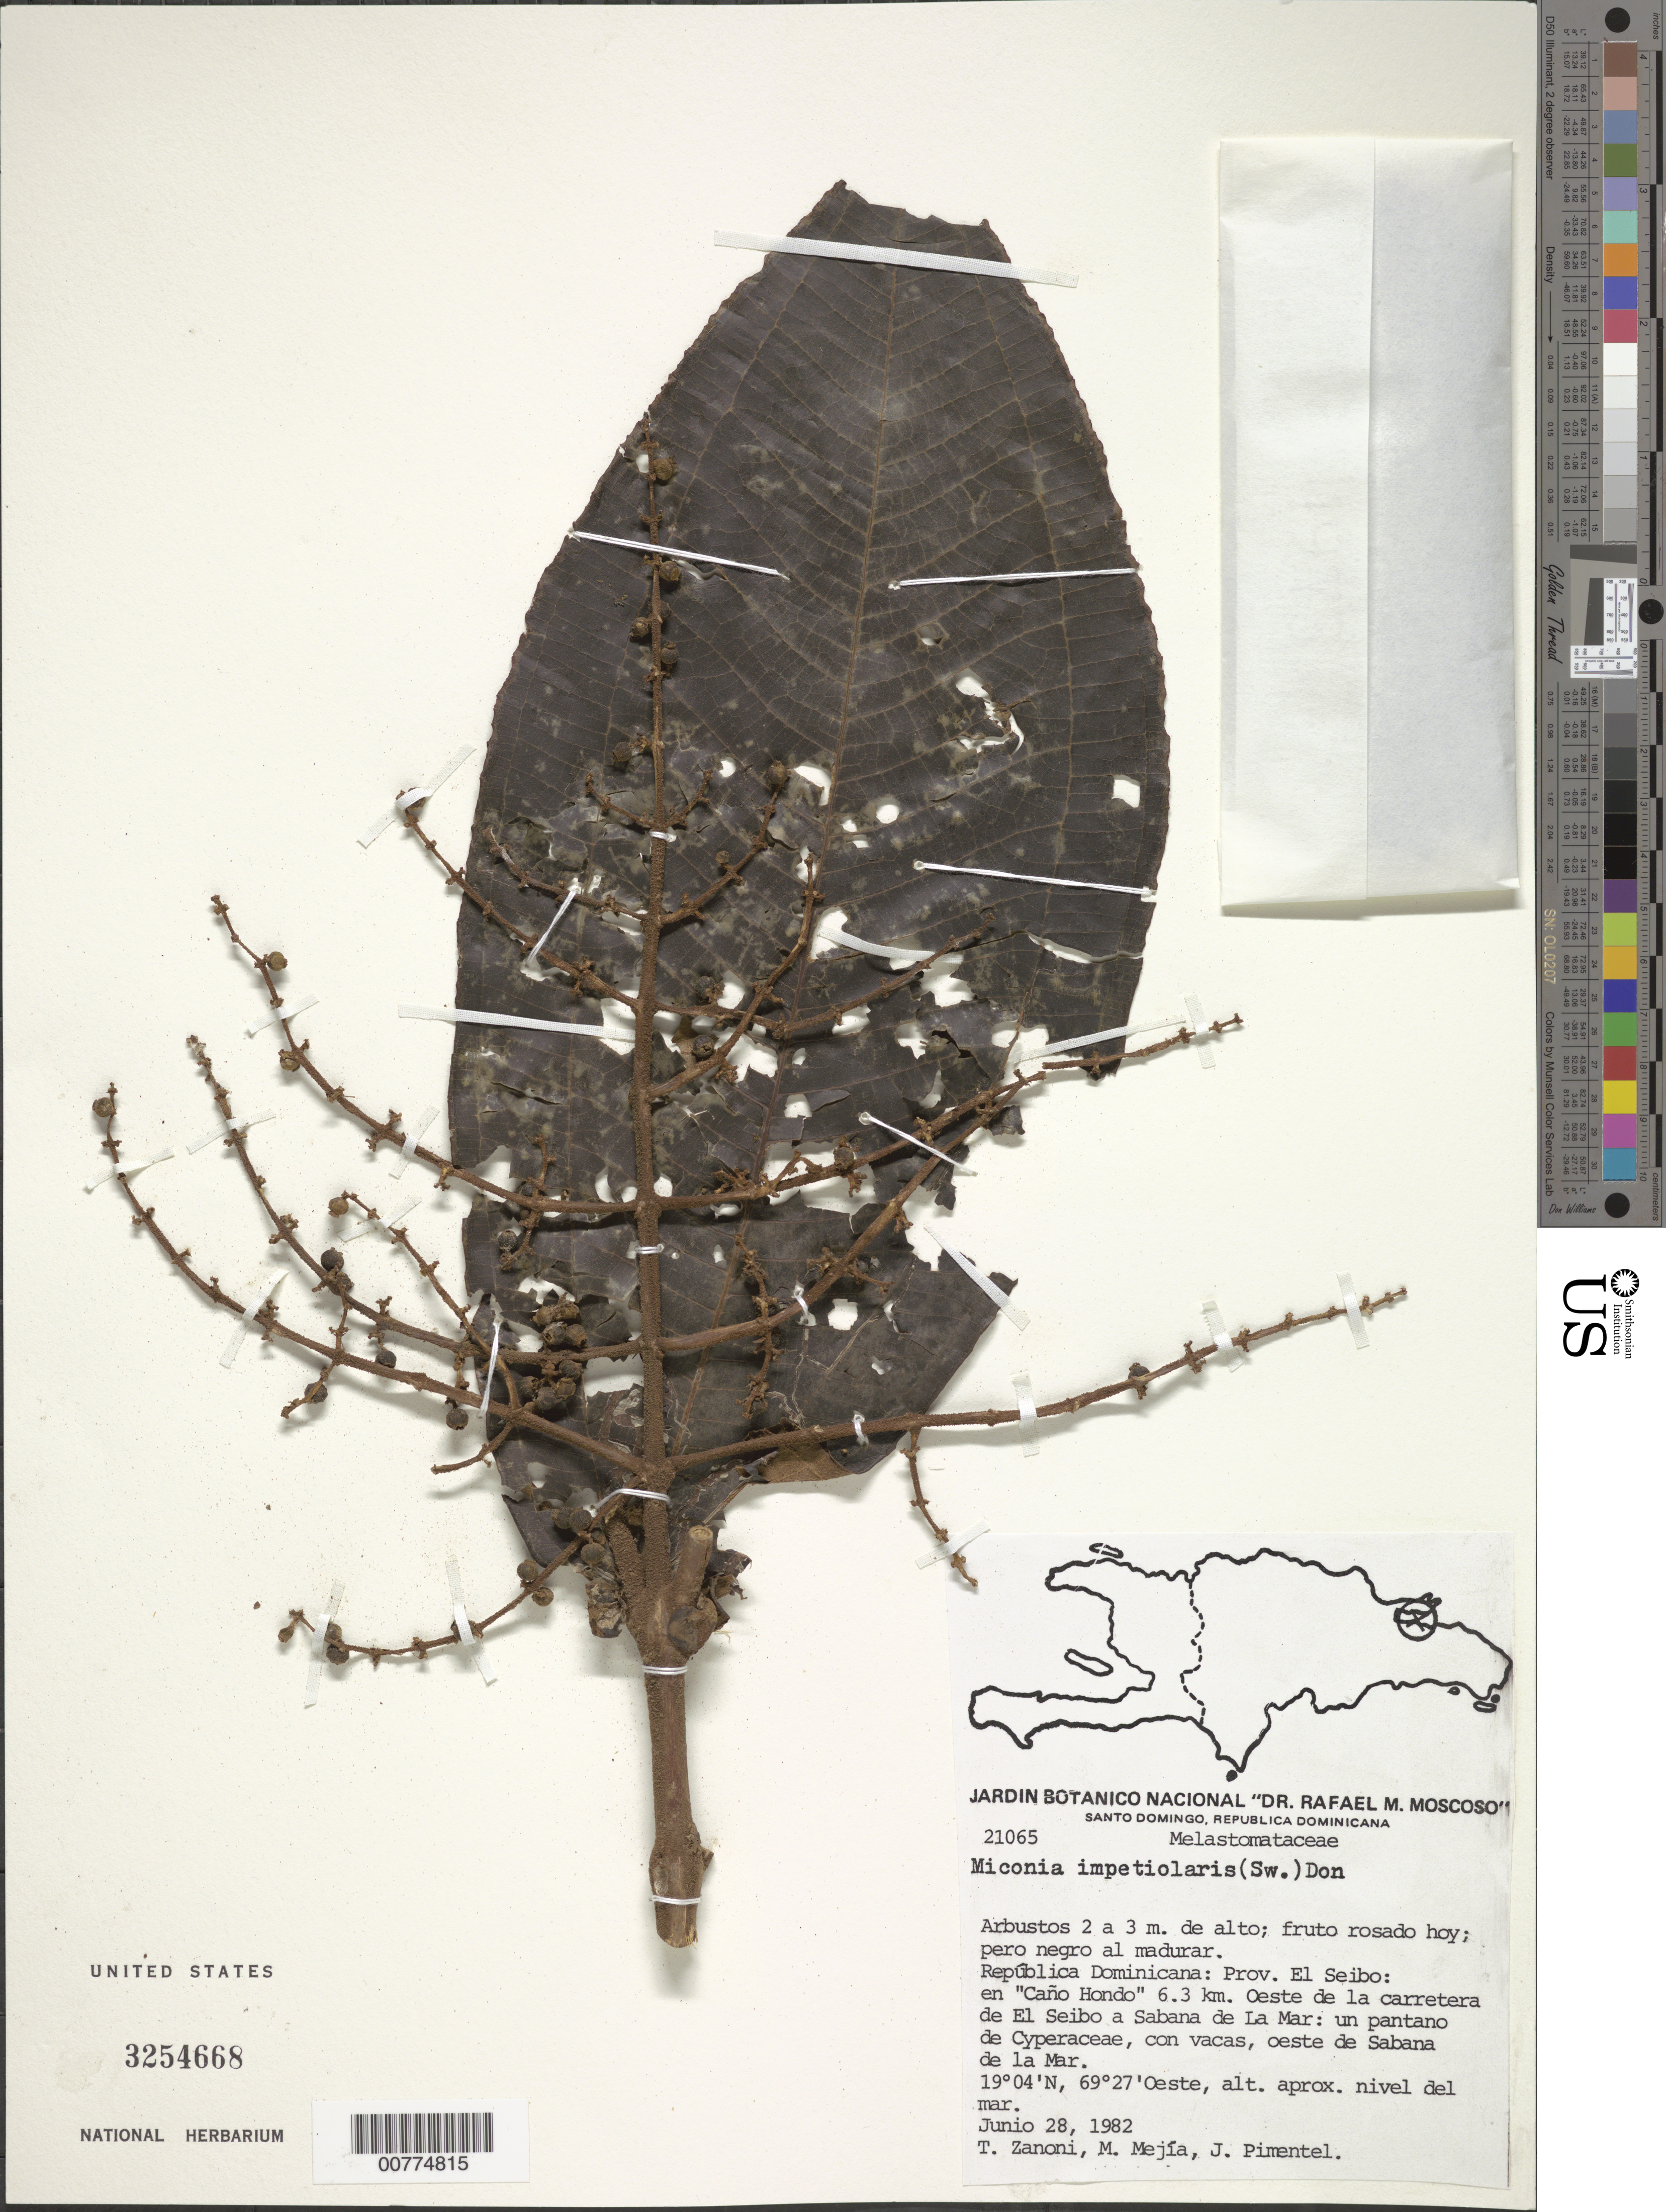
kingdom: Plantae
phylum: Tracheophyta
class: Magnoliopsida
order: Myrtales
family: Melastomataceae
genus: Miconia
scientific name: Miconia impetiolaris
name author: (Sw.) D. Don ex DC.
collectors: T. A. Zanoni, M. Mejia & J. Pimentel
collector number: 21065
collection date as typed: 28 Jun 1982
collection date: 1982-06-28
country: Dominican Republic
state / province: El Seibo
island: Hispaniola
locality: "Caño Hondo" 6.3 km W of road from El Seibo to Sabana de la Mar, west of Sabana de la Mar.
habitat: Cyperaceae marsh, with cows.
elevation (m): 0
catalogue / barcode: US 3254668